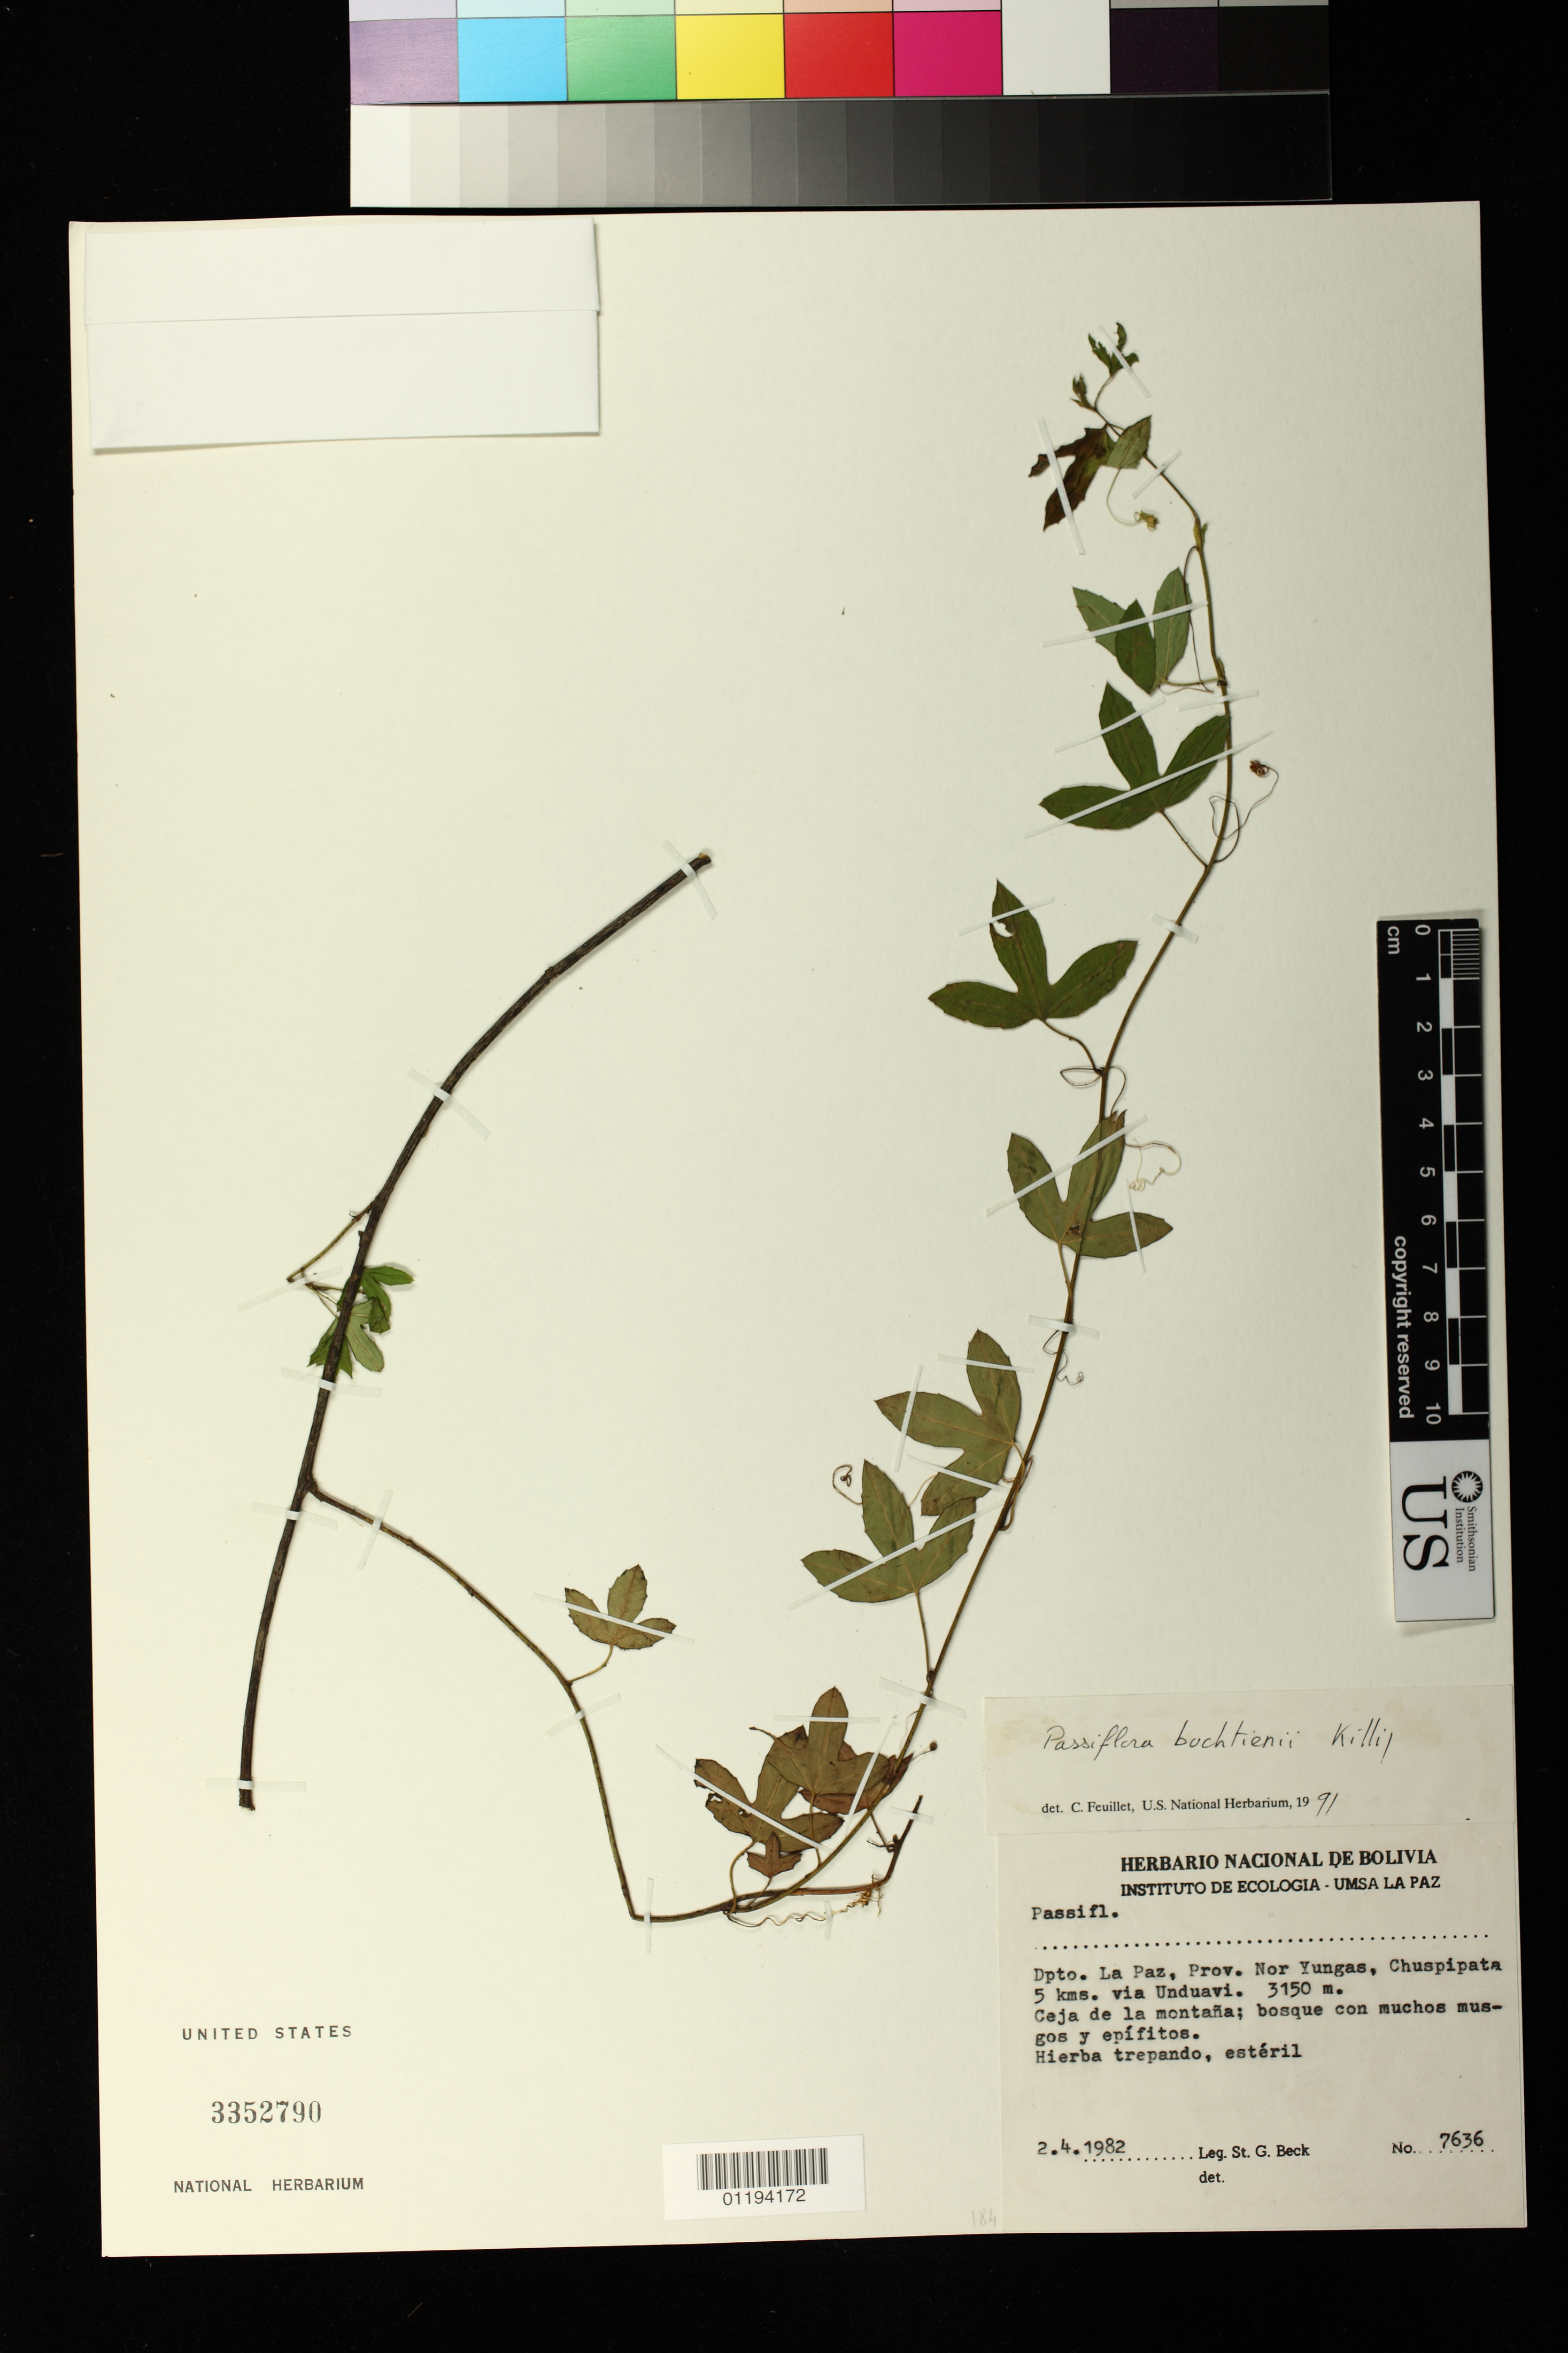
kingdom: Plantae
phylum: Tracheophyta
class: Magnoliopsida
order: Malpighiales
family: Passifloraceae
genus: Passiflora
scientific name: Passiflora buchtienii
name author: Killip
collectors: S. G. Beck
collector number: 7636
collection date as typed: Apr 2 1982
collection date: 1982-04-02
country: Bolivia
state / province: La Paz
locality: Dpto. La Paz, Prov. Nor Yungas, Chuspipata 5kms via Unduavi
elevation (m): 3150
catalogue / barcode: US 3352790